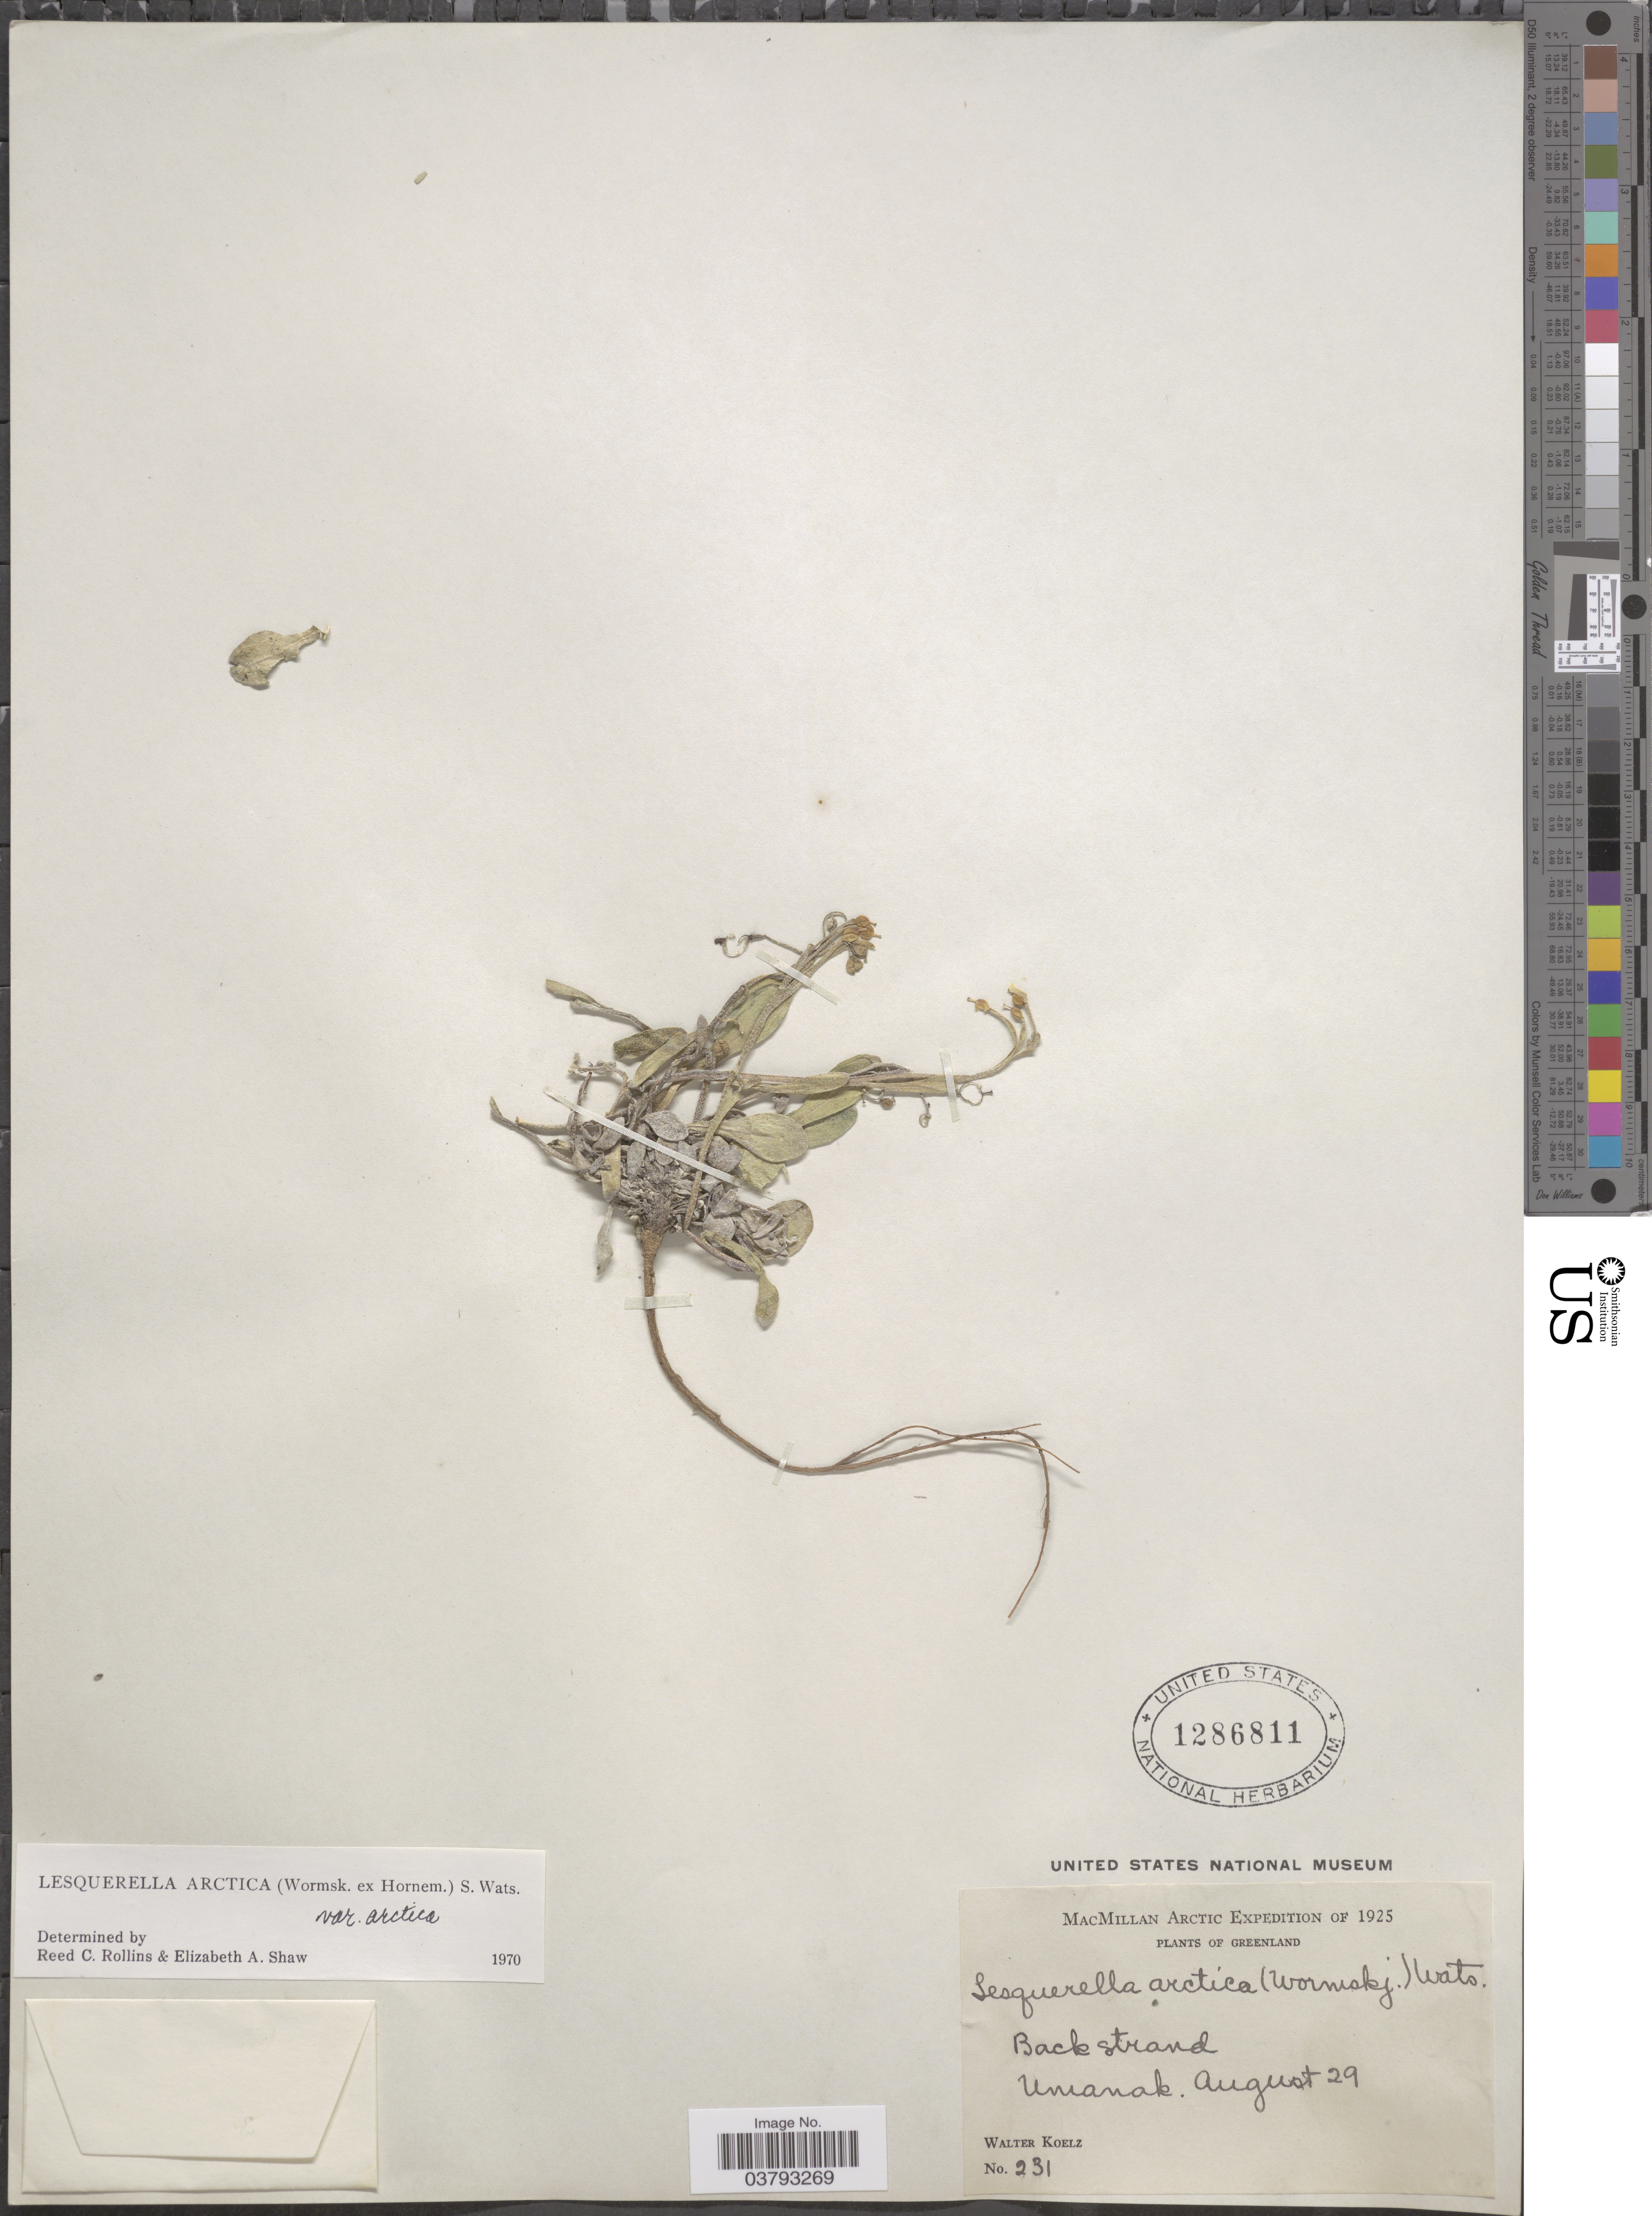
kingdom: Plantae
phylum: Tracheophyta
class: Magnoliopsida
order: Brassicales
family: Brassicaceae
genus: Lesquerella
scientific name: Lesquerella arctica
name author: (Wormsk. ex Hornem.) S. Watson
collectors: W. N. Koelz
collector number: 231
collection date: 1925-08-29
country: Greenland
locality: Back strand. Umanak.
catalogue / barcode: US 1286811